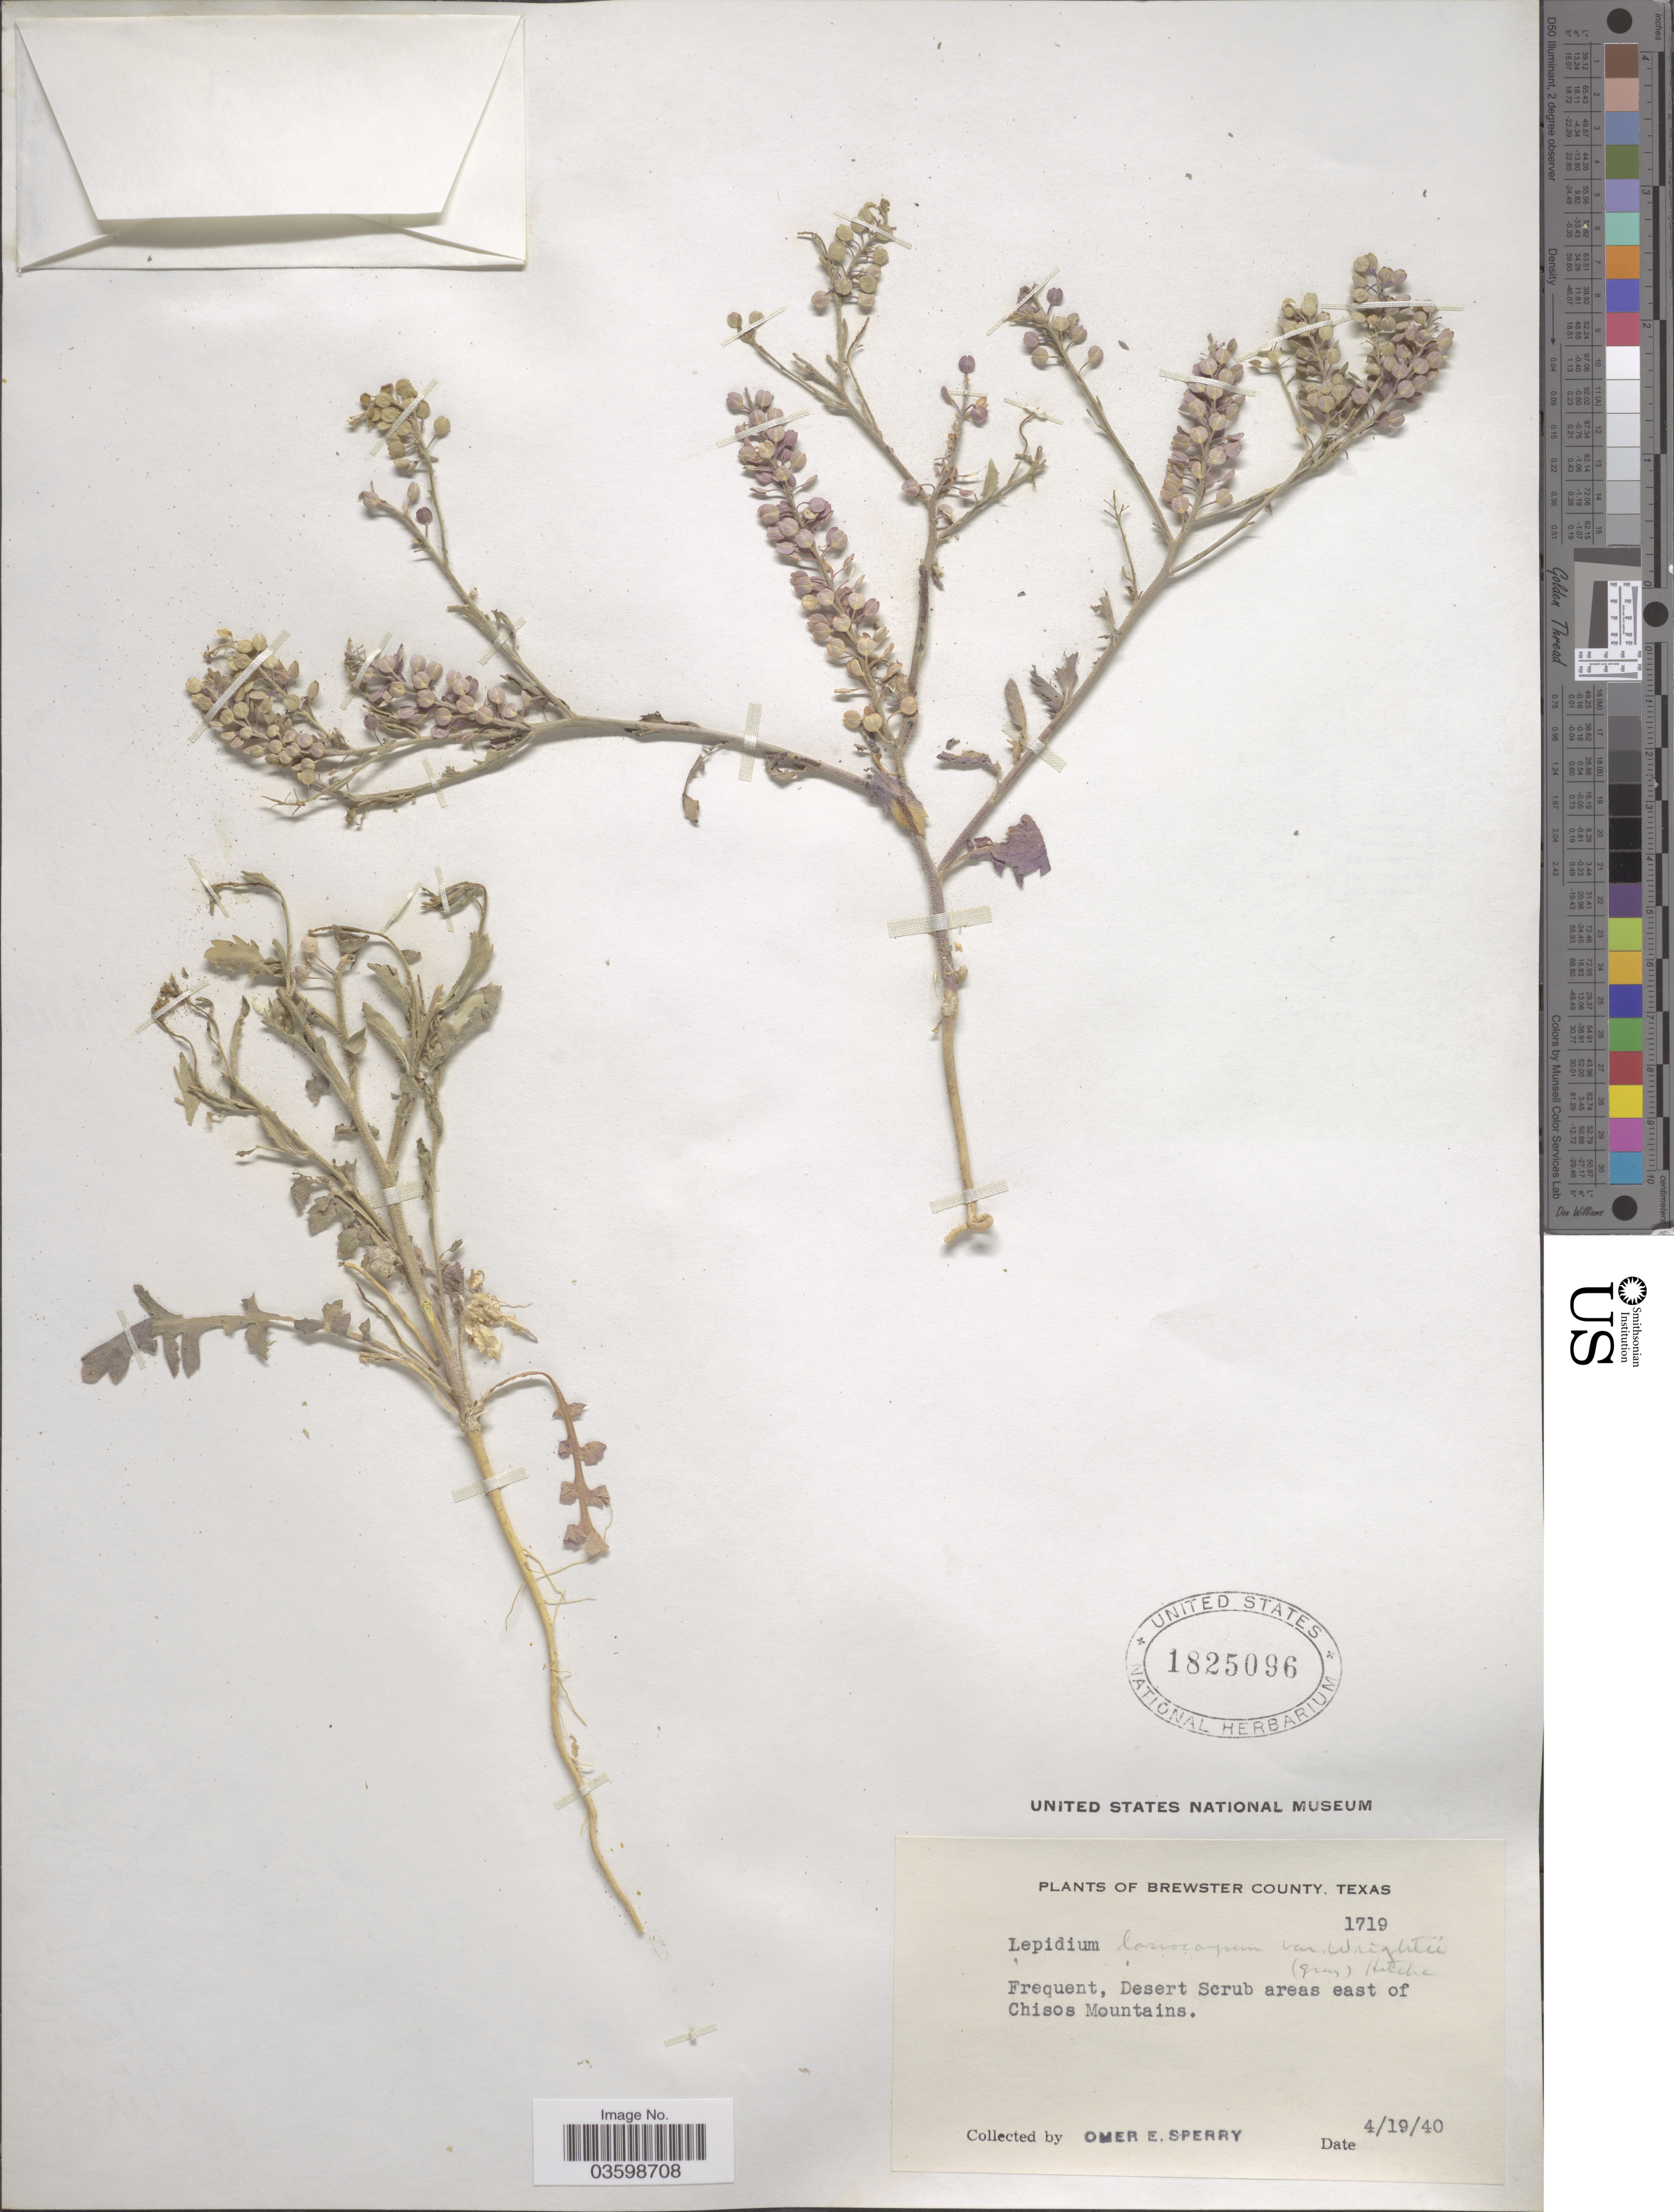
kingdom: Plantae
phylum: Tracheophyta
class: Magnoliopsida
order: Brassicales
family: Brassicaceae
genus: Lepidium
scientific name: Lepidium lasiocarpum var. wrightii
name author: (A. Gray) C.L. Hitchc.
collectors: O. E. Sperry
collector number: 1719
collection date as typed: Transcribed d/m/y: 19/4/40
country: United States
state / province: Texas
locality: Brewster County. Desert scrub areas east of Chisos Mountains.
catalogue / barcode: US 1825096